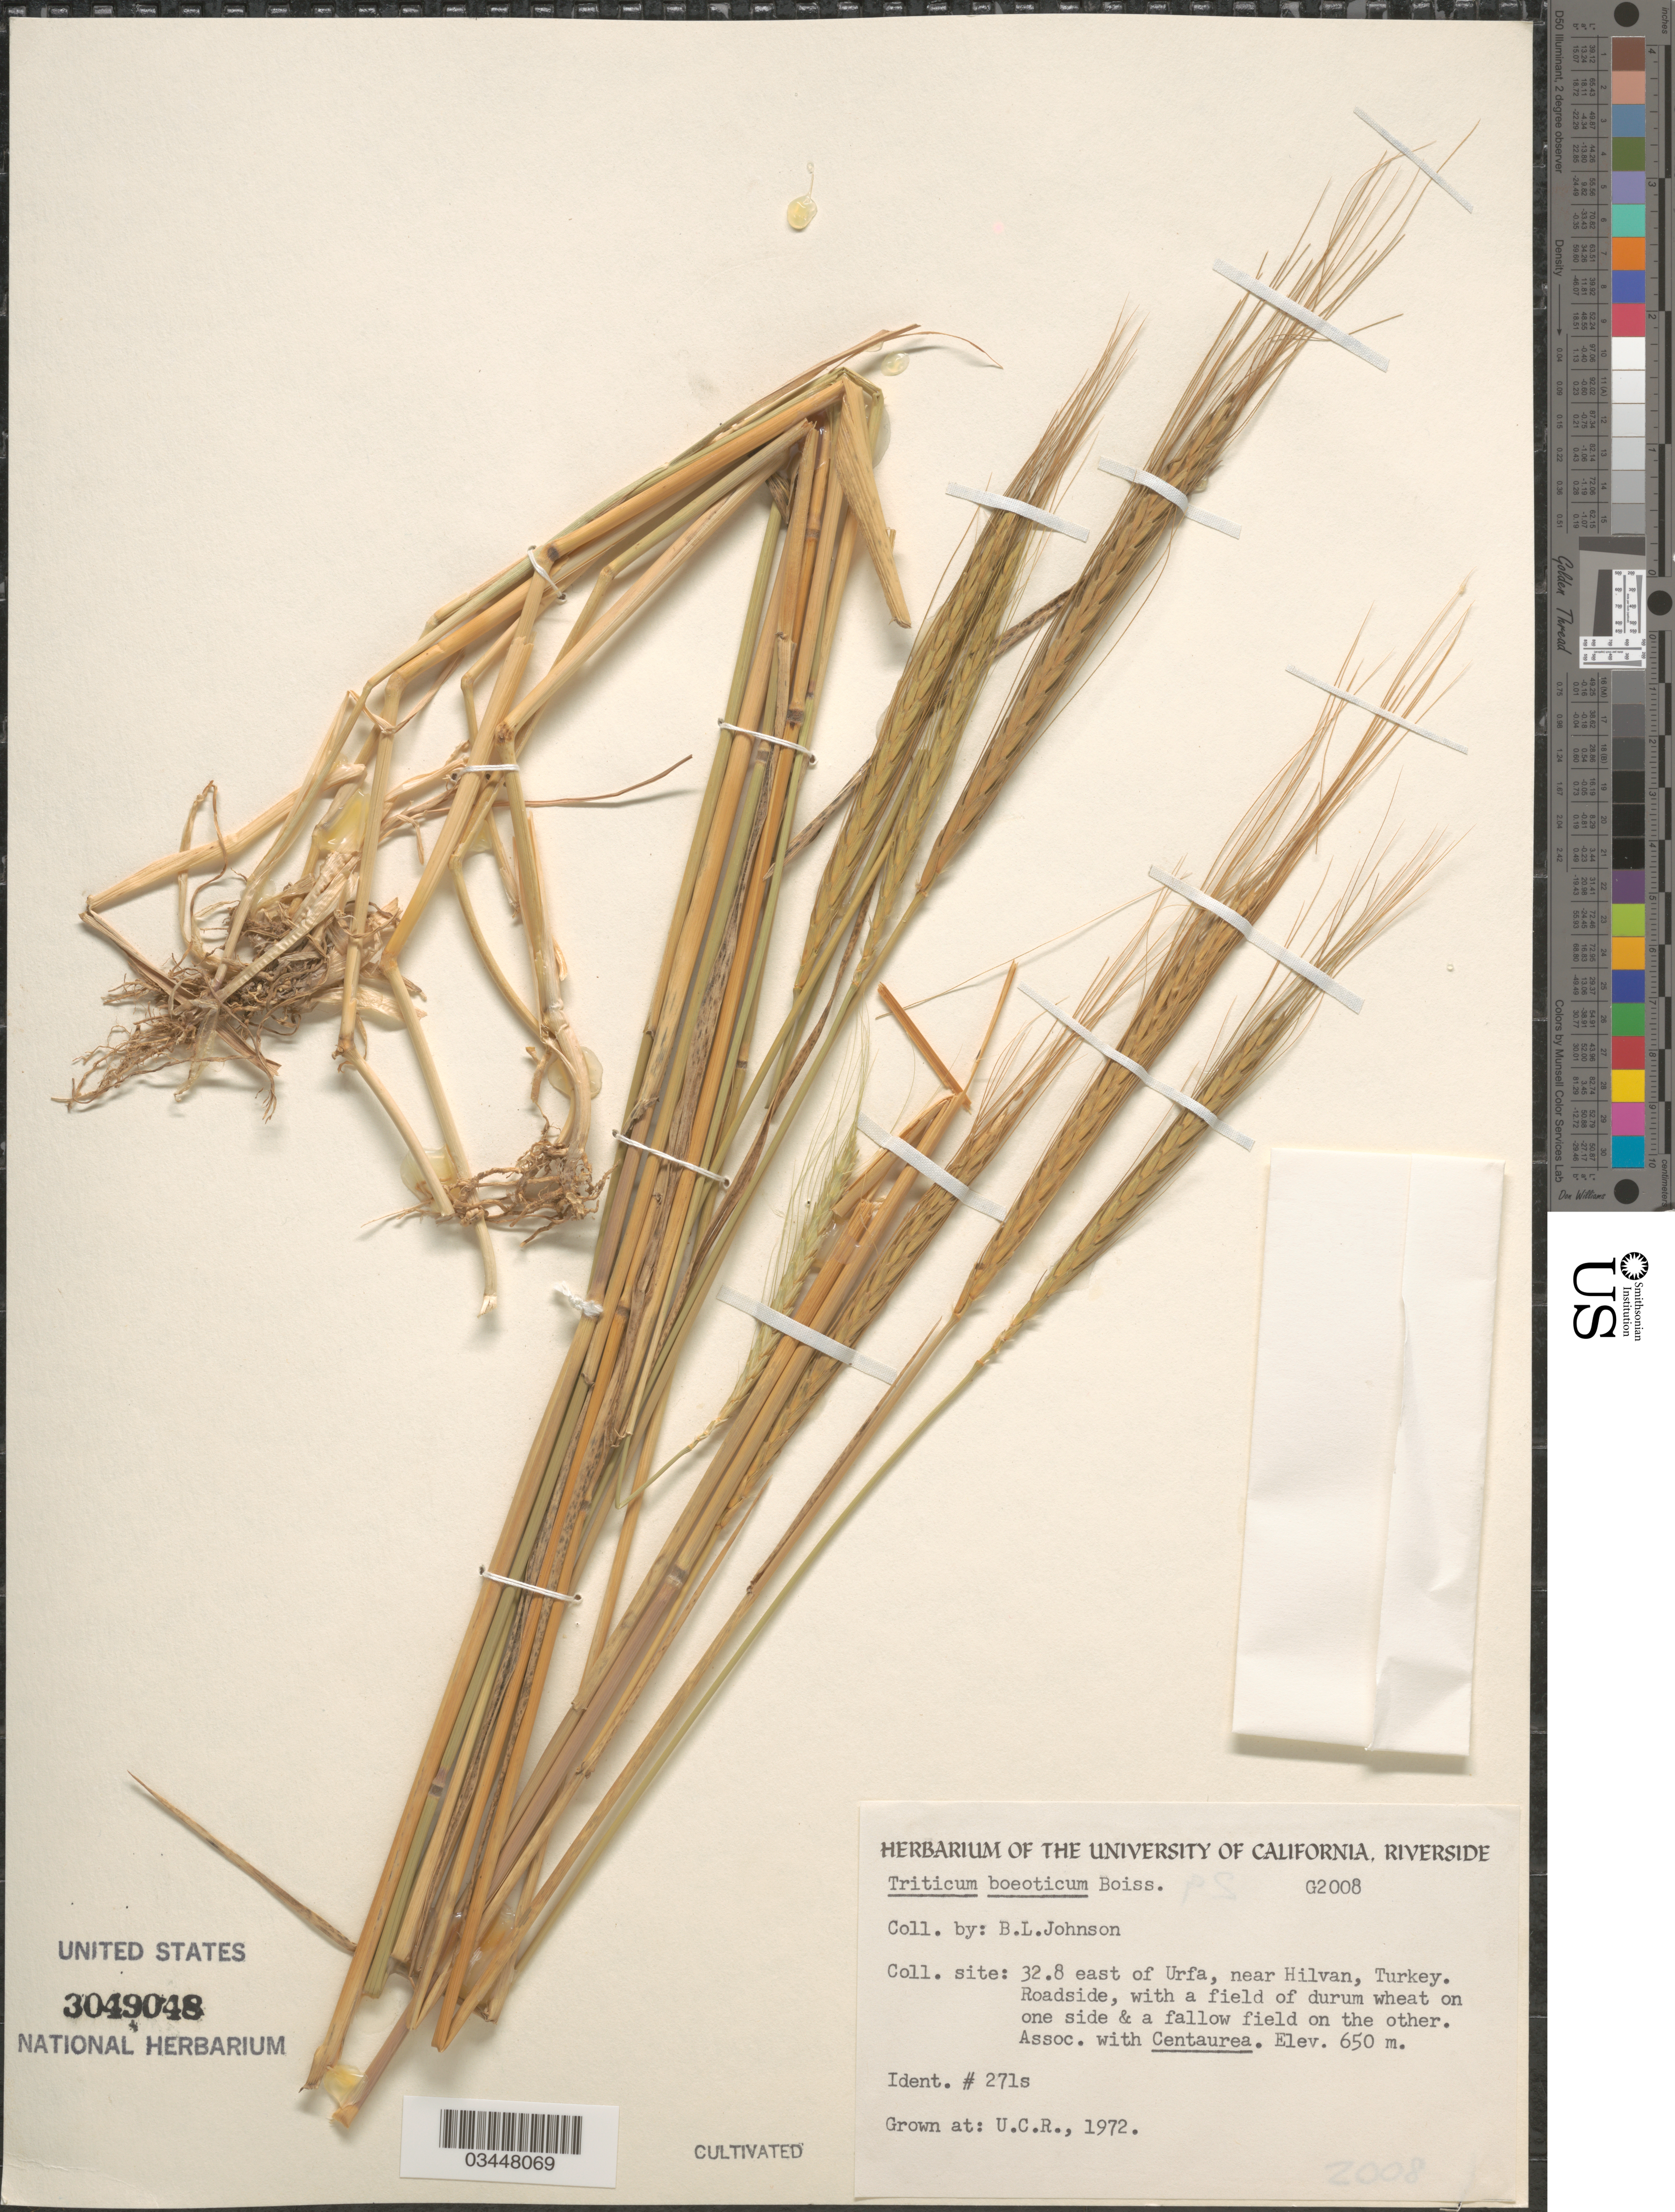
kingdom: Plantae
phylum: Tracheophyta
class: Liliopsida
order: Poales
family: Poaceae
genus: Triticum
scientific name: Triticum boeoticum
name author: Boiss.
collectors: ex herb. Univ. of California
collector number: G2008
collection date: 1972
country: United States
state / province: California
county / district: Riverside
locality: U.C.R.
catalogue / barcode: US 3049048